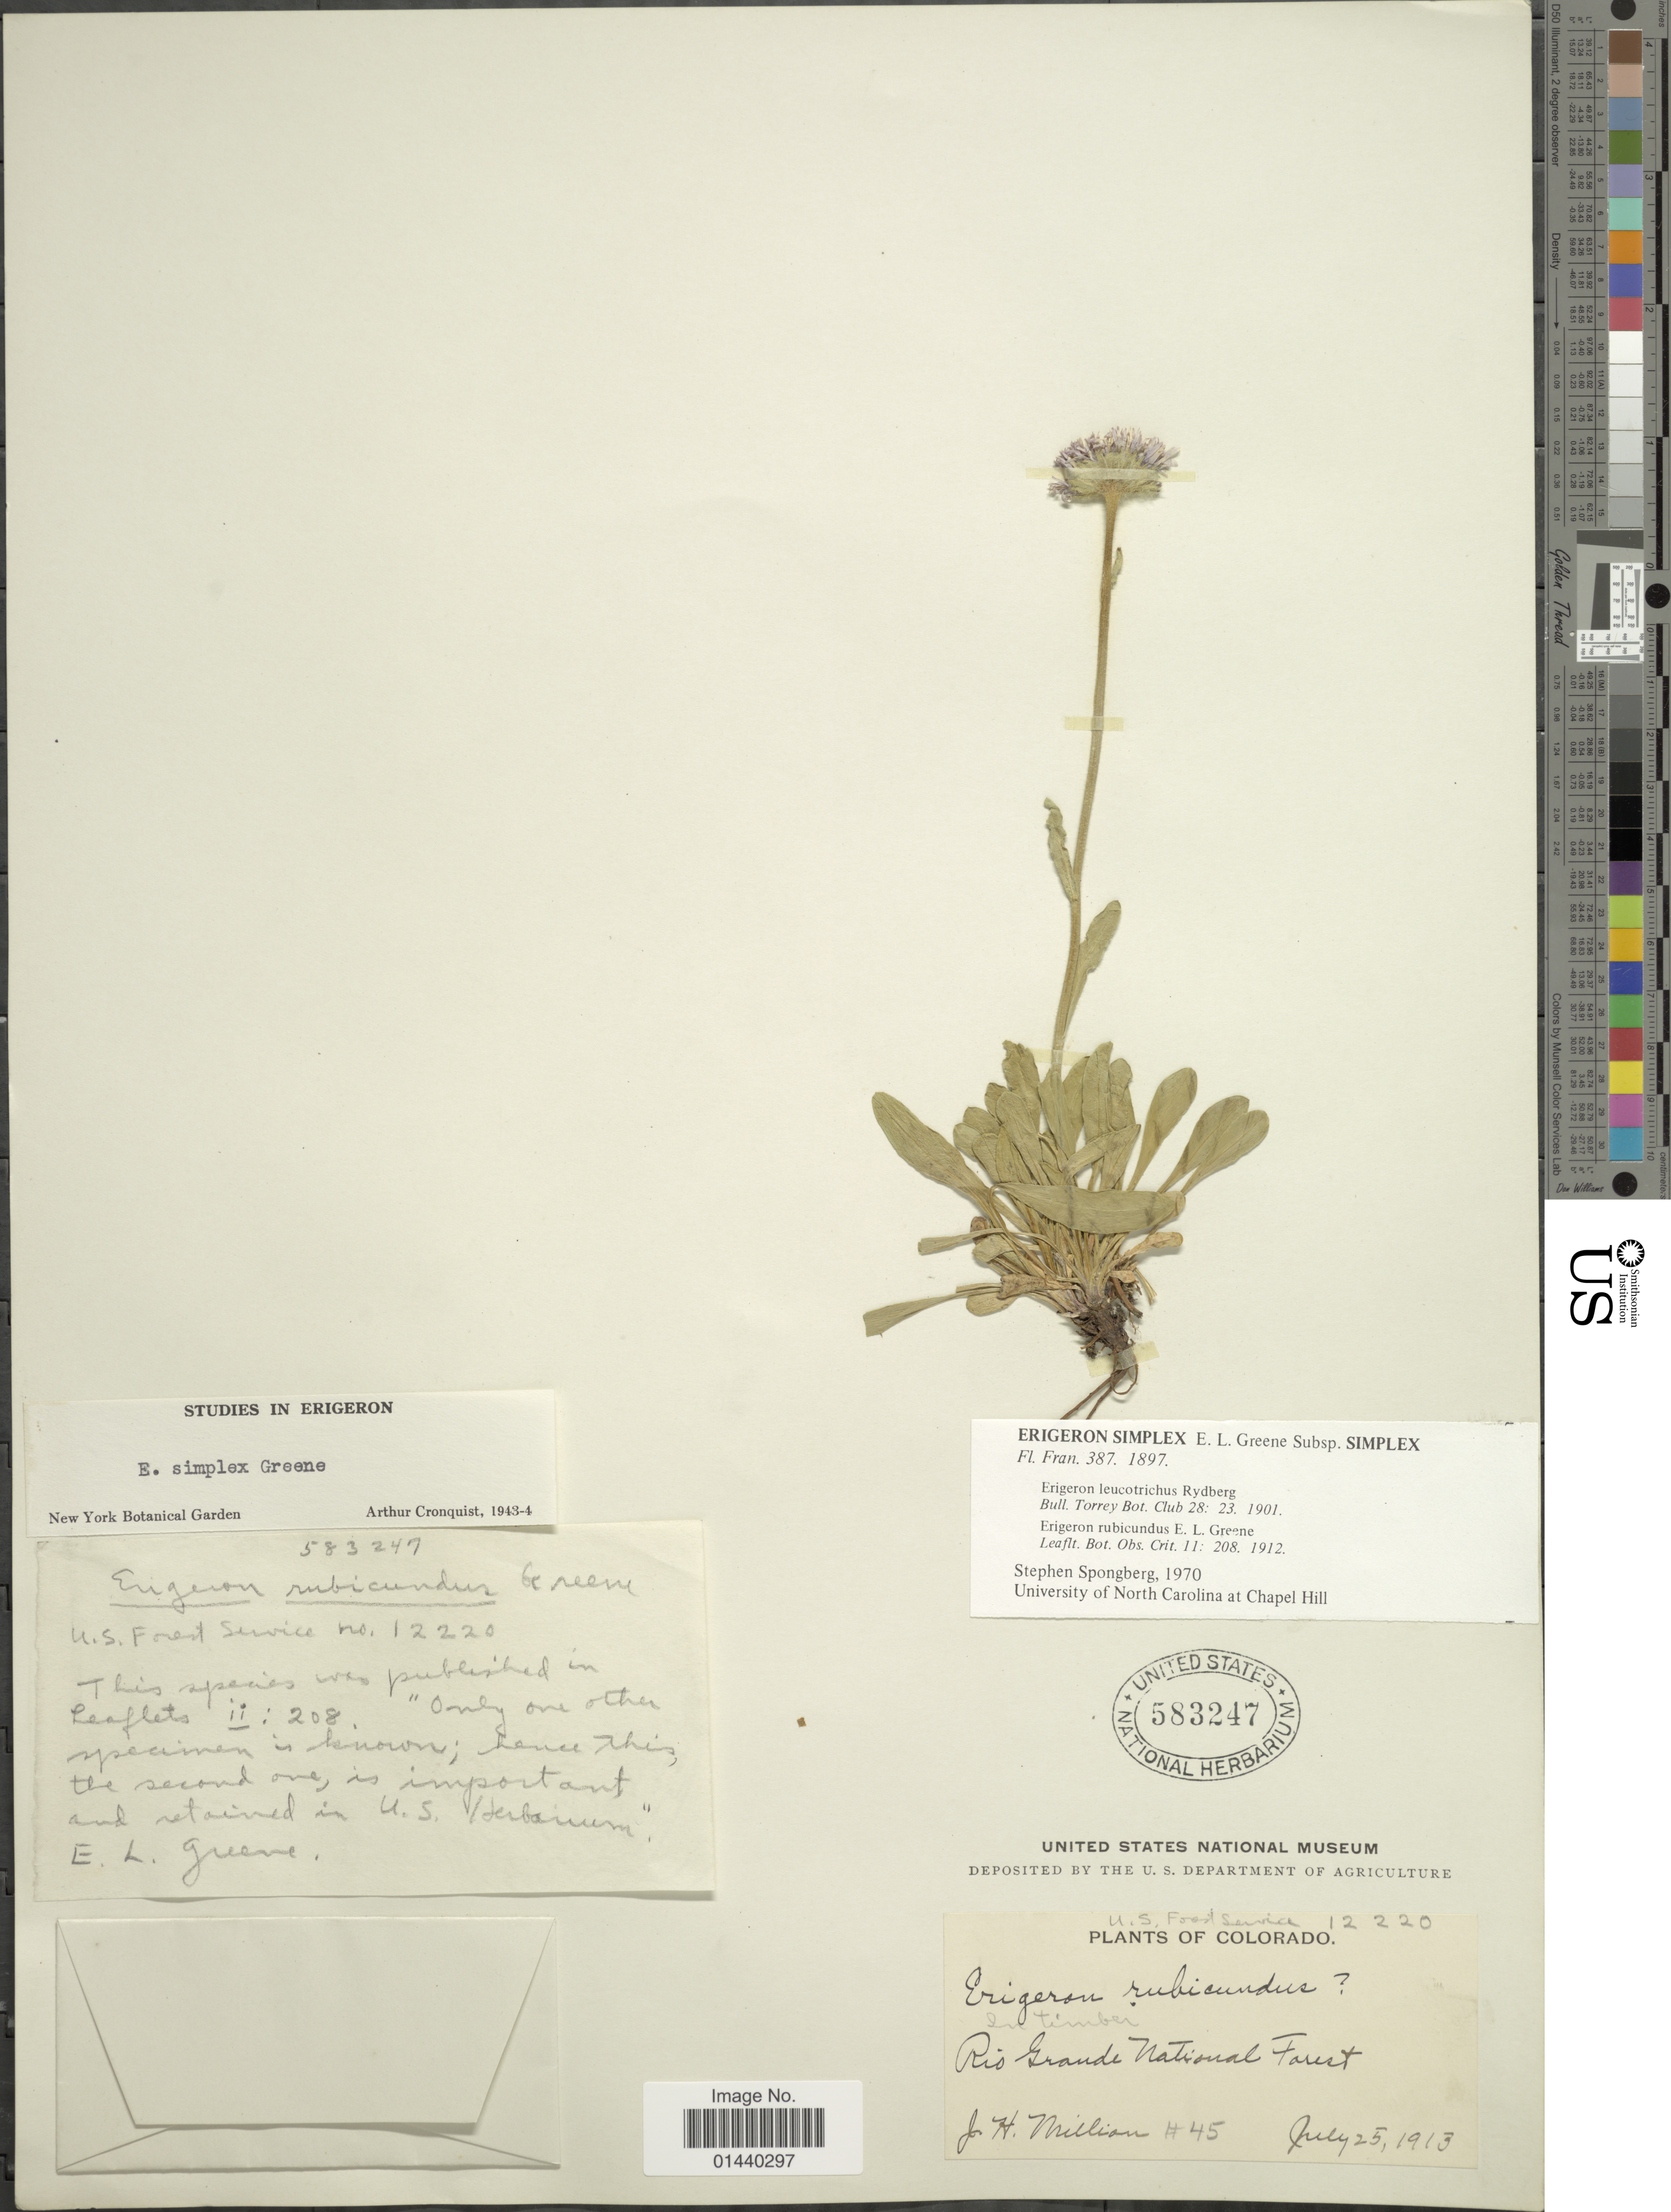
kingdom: Plantae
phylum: Tracheophyta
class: Magnoliopsida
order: Asterales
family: Asteraceae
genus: Erigeron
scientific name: Erigeron simplex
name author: Greene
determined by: Cronquist, A. J.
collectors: J. William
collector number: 45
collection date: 1913-07-25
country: United States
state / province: Colorado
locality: Rio Grande National Forest.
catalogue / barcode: US 583247